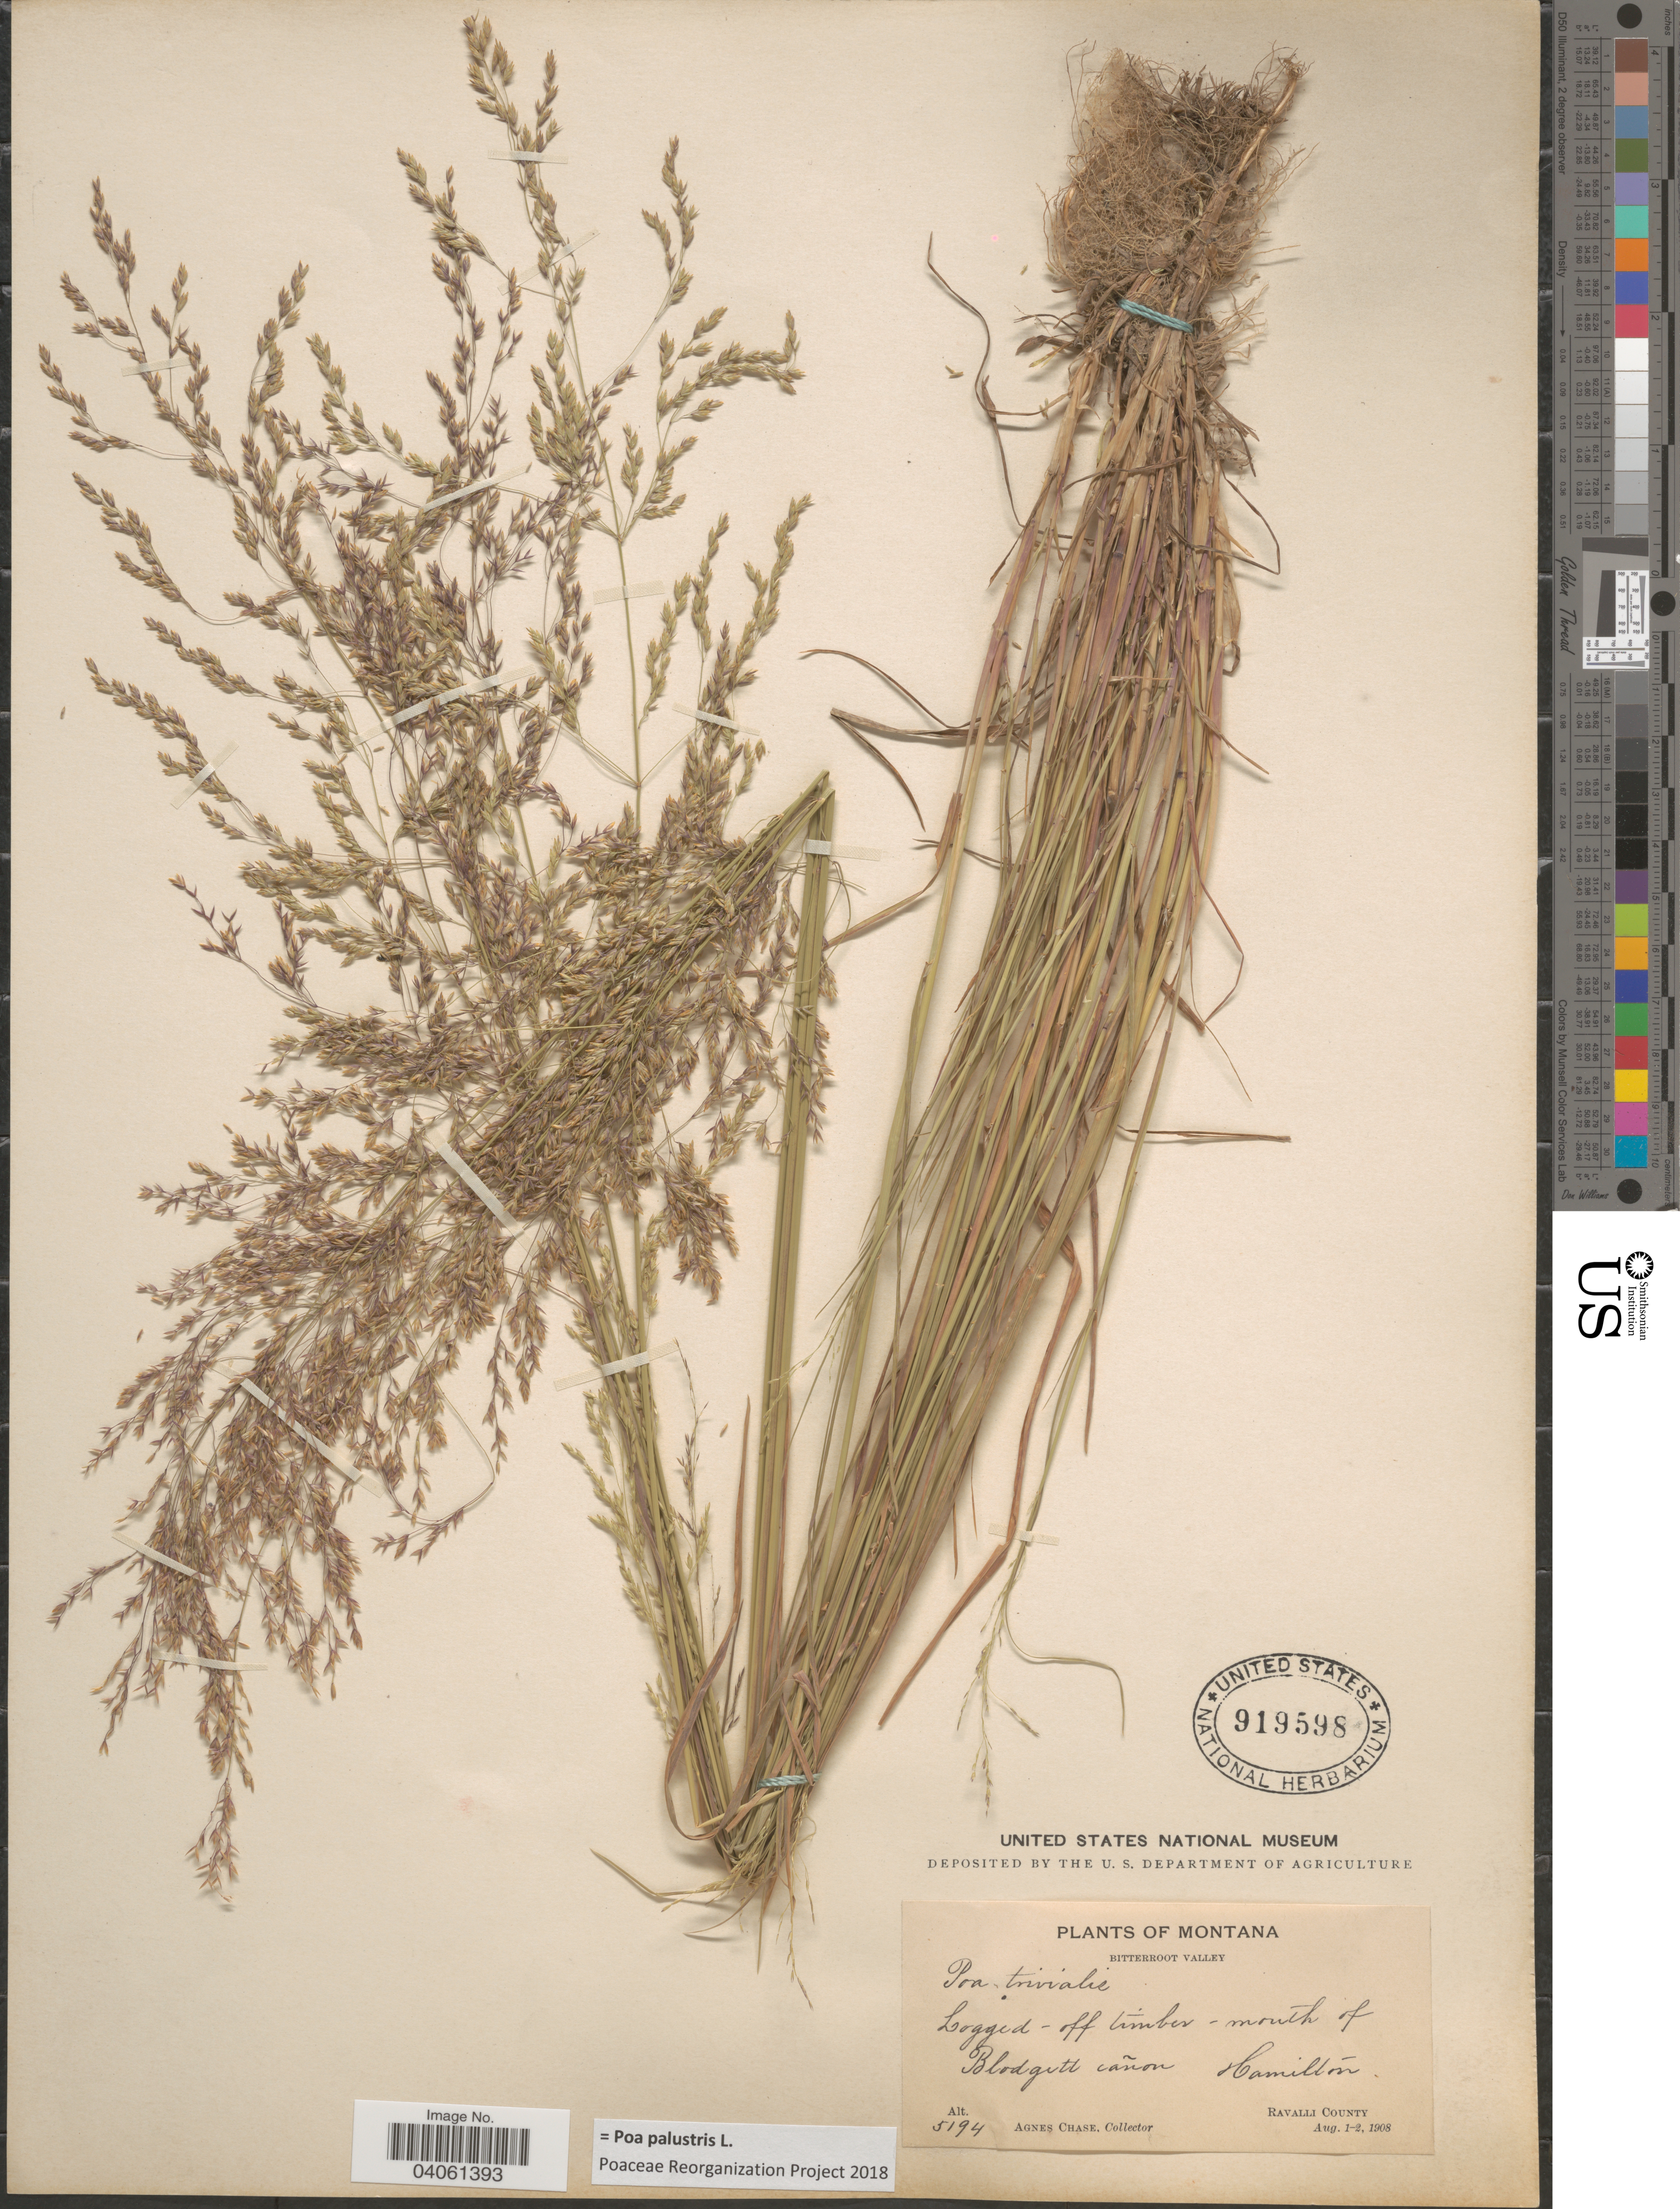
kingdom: Plantae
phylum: Tracheophyta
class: Liliopsida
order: Poales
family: Poaceae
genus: Poa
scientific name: Poa palustris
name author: L.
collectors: A. Chase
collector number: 5194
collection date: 1908-08-01/1908-08-02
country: United States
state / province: Montana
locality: Bitterroot Valley. Logged - off timber - mouth of Blodgett cañon Hamilton. Ravalli County.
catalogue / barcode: US 919598